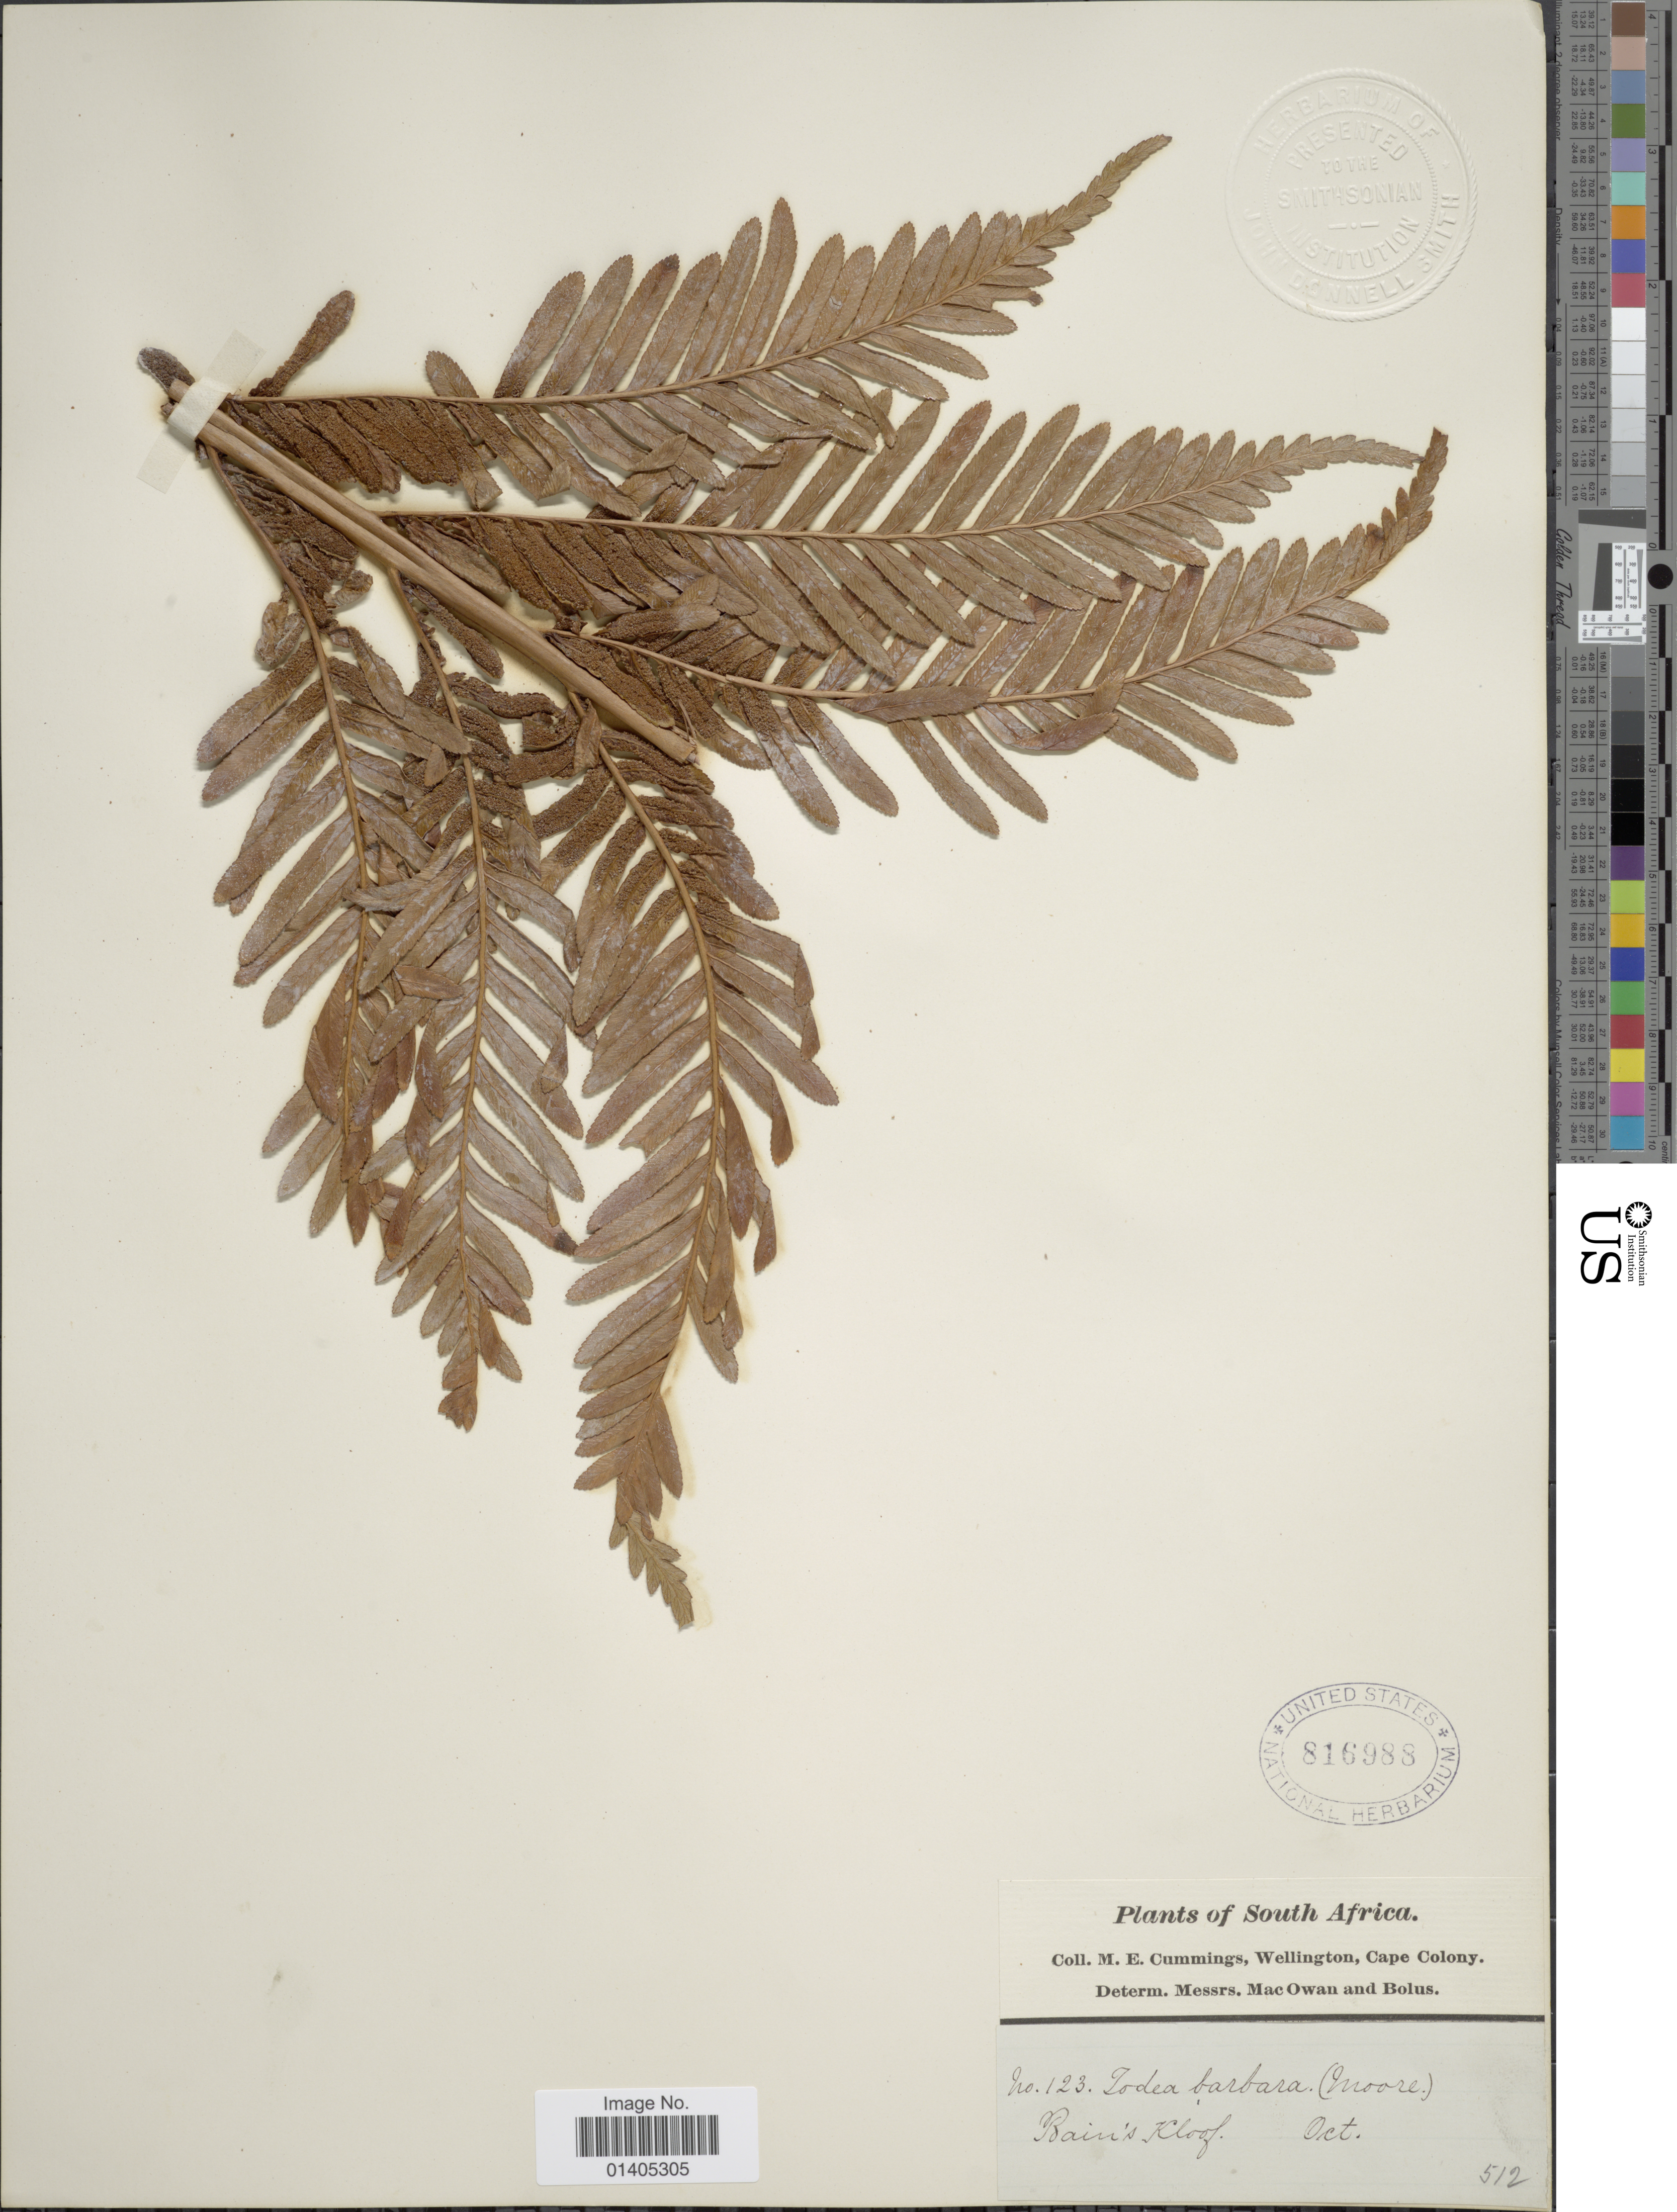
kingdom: Plantae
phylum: Tracheophyta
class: Polypodiopsida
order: Osmundales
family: Osmundaceae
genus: Todea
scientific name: Todea barbara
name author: T. Moore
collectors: M. E. Cummings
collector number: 123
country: South Africa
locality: Bain's Kloof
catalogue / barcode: US 816988